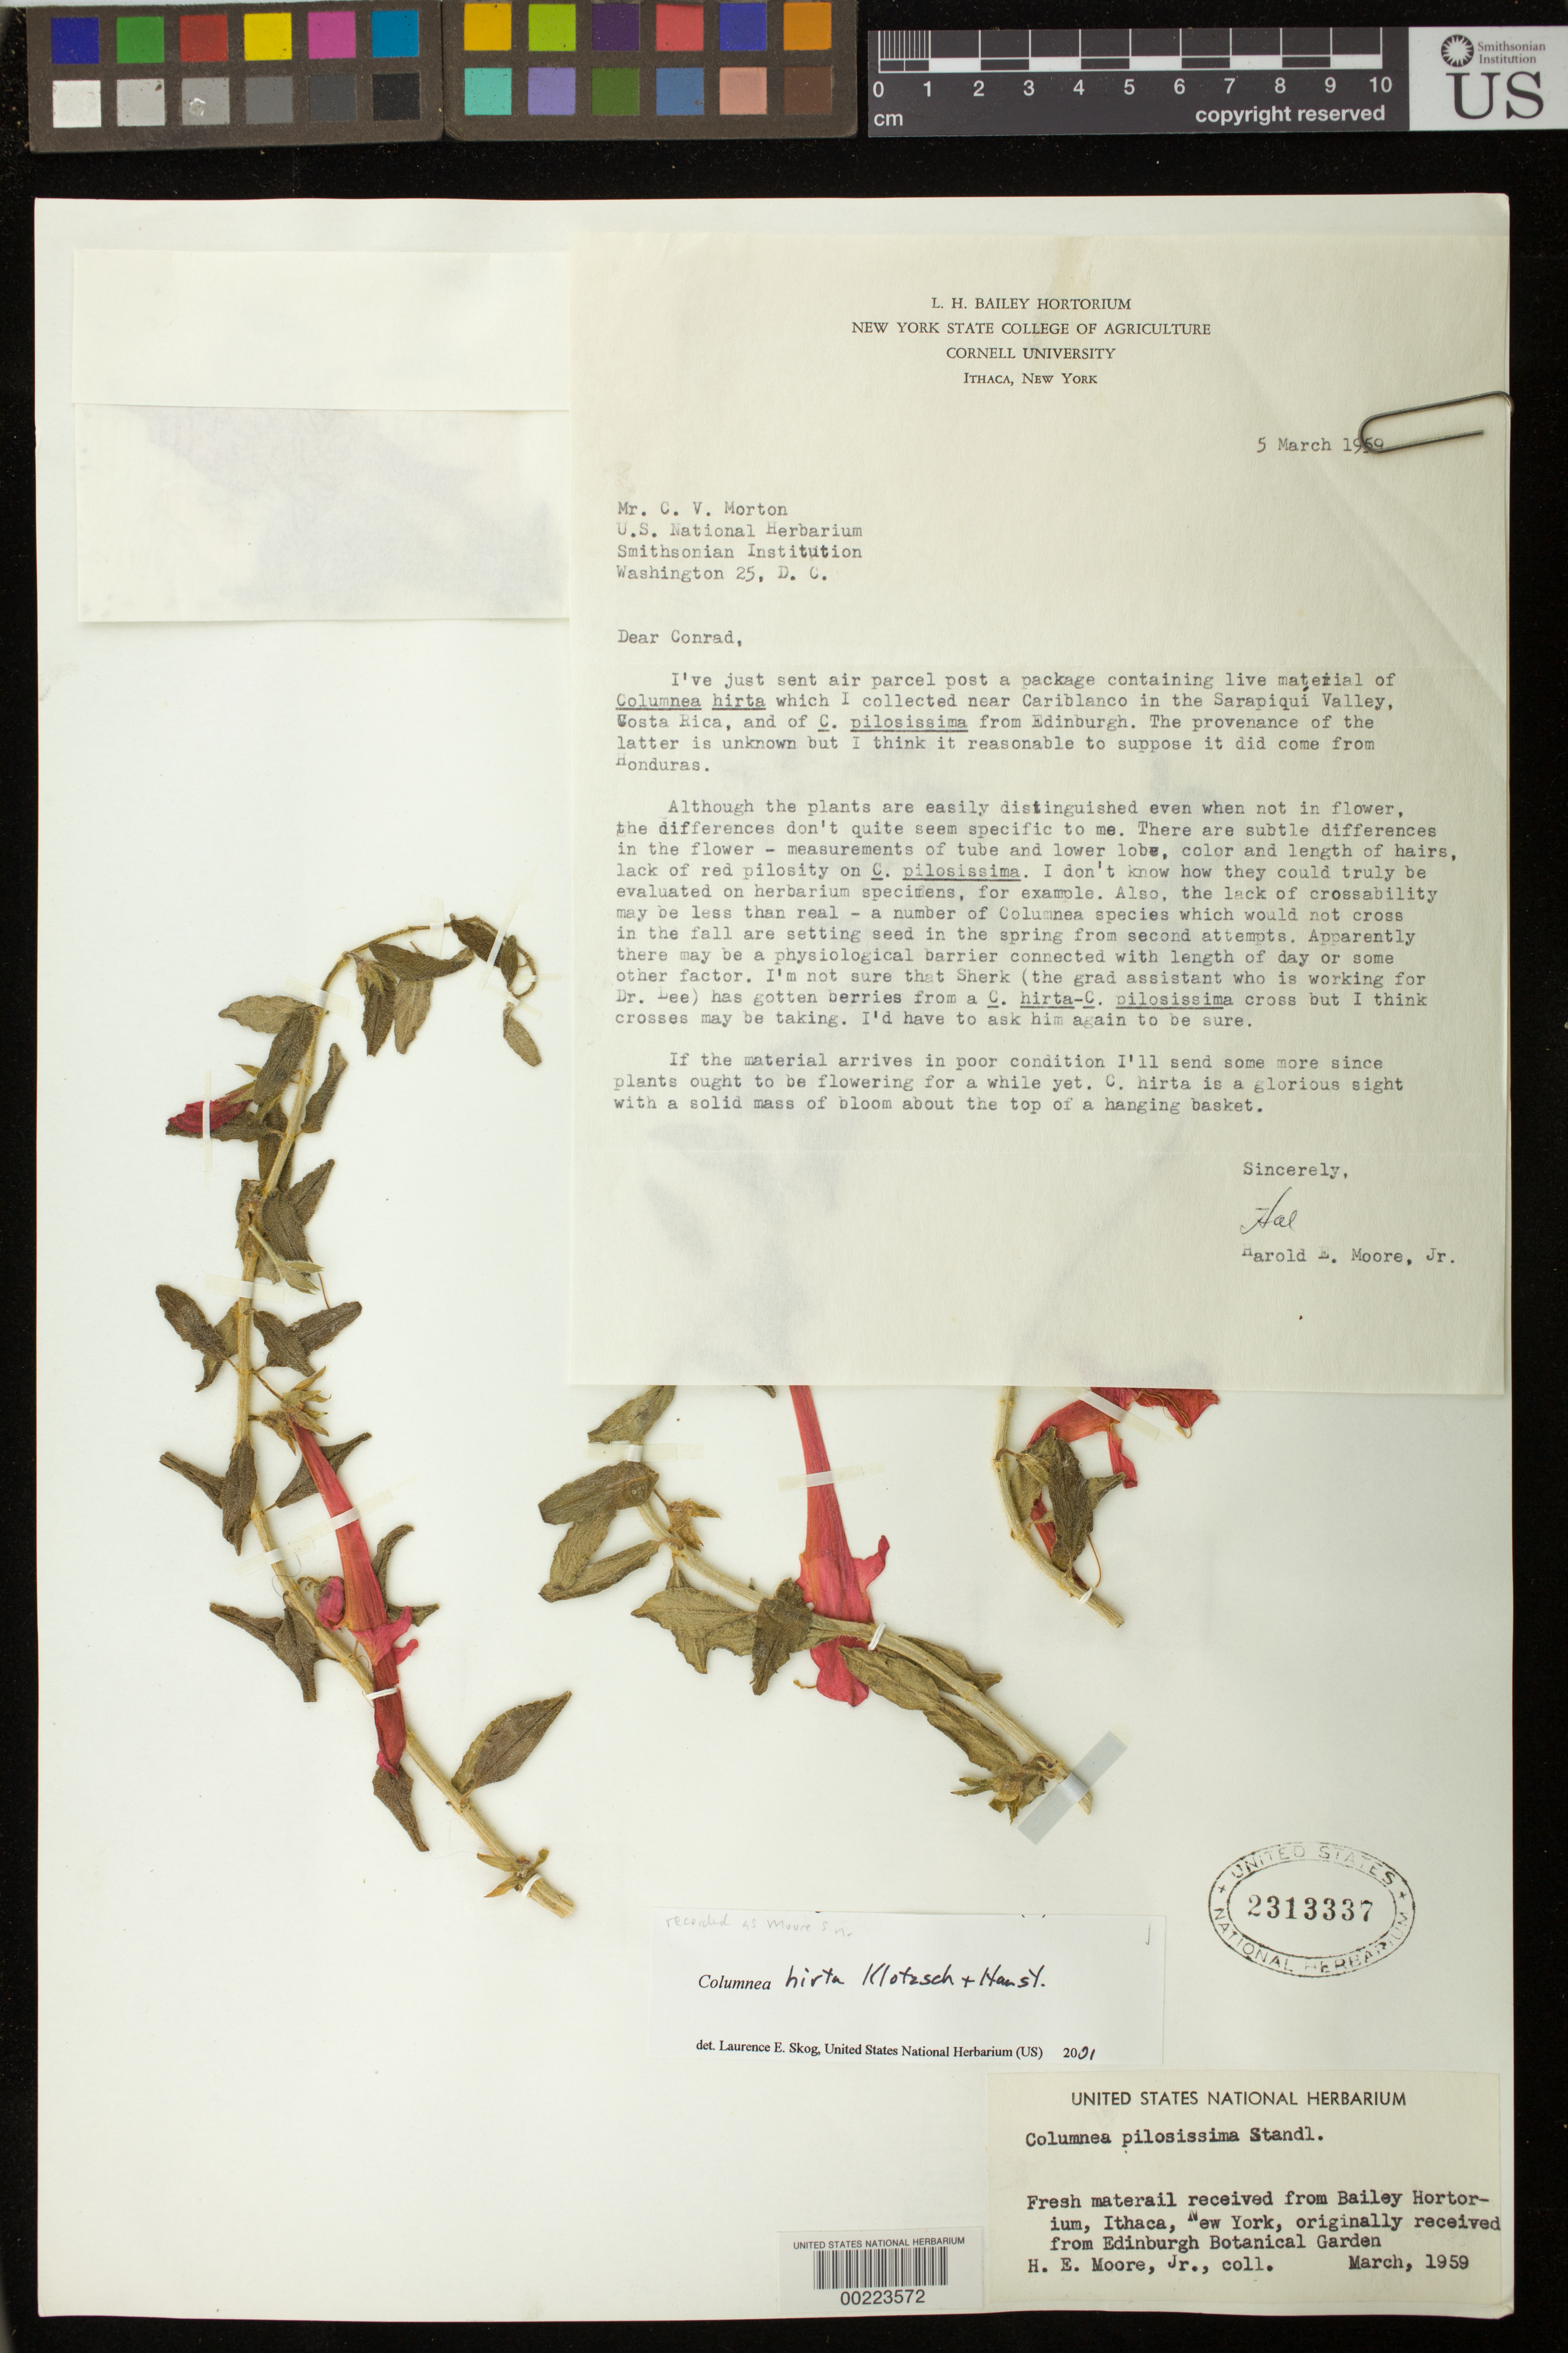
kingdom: Plantae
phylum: Tracheophyta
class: Magnoliopsida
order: Lamiales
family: Gesneriaceae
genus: Columnea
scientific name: Columnea hirta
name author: Klotzsch & Hanst.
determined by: Skog, Laurence E.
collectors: H. E. Moore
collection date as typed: Mar 1959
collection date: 1959-03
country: Honduras (?)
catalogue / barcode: US 2313337